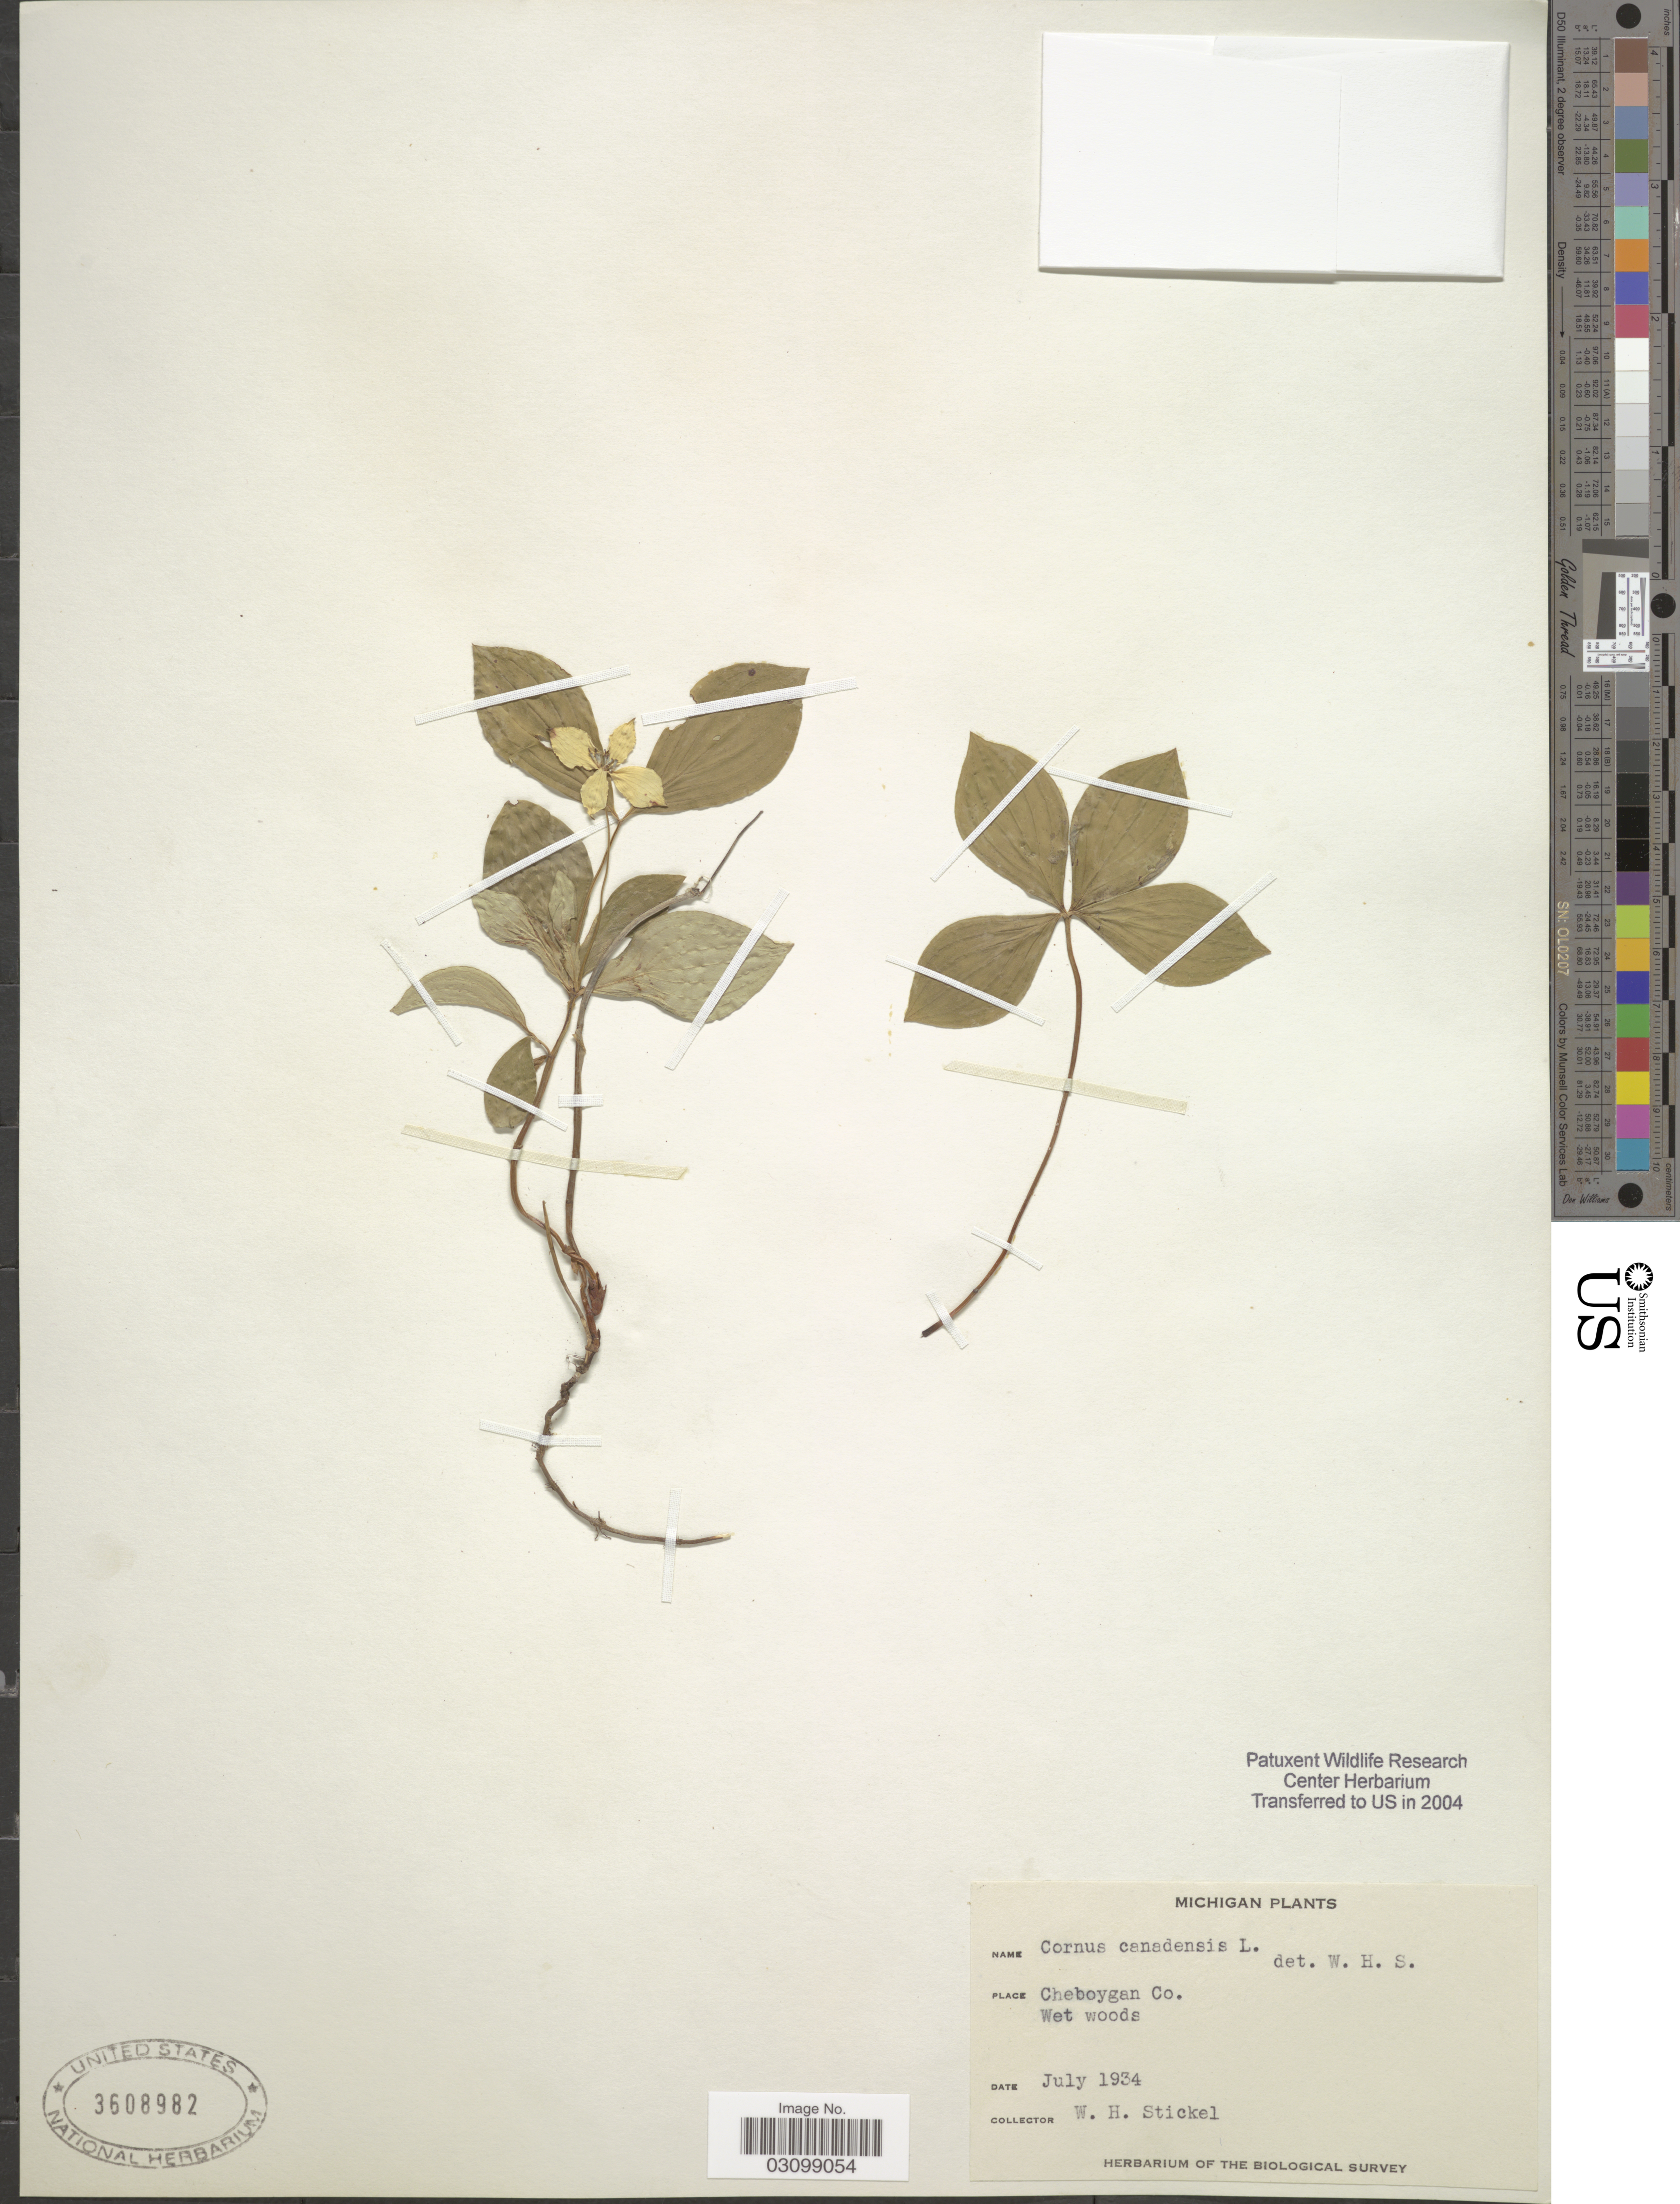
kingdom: Plantae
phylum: Tracheophyta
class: Magnoliopsida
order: Cornales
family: Cornaceae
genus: Cornus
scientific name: Cornus canadensis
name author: L.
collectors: W. Stickel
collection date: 1934-07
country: United States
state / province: Michigan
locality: Cheboygan Co.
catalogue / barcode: US 3608982